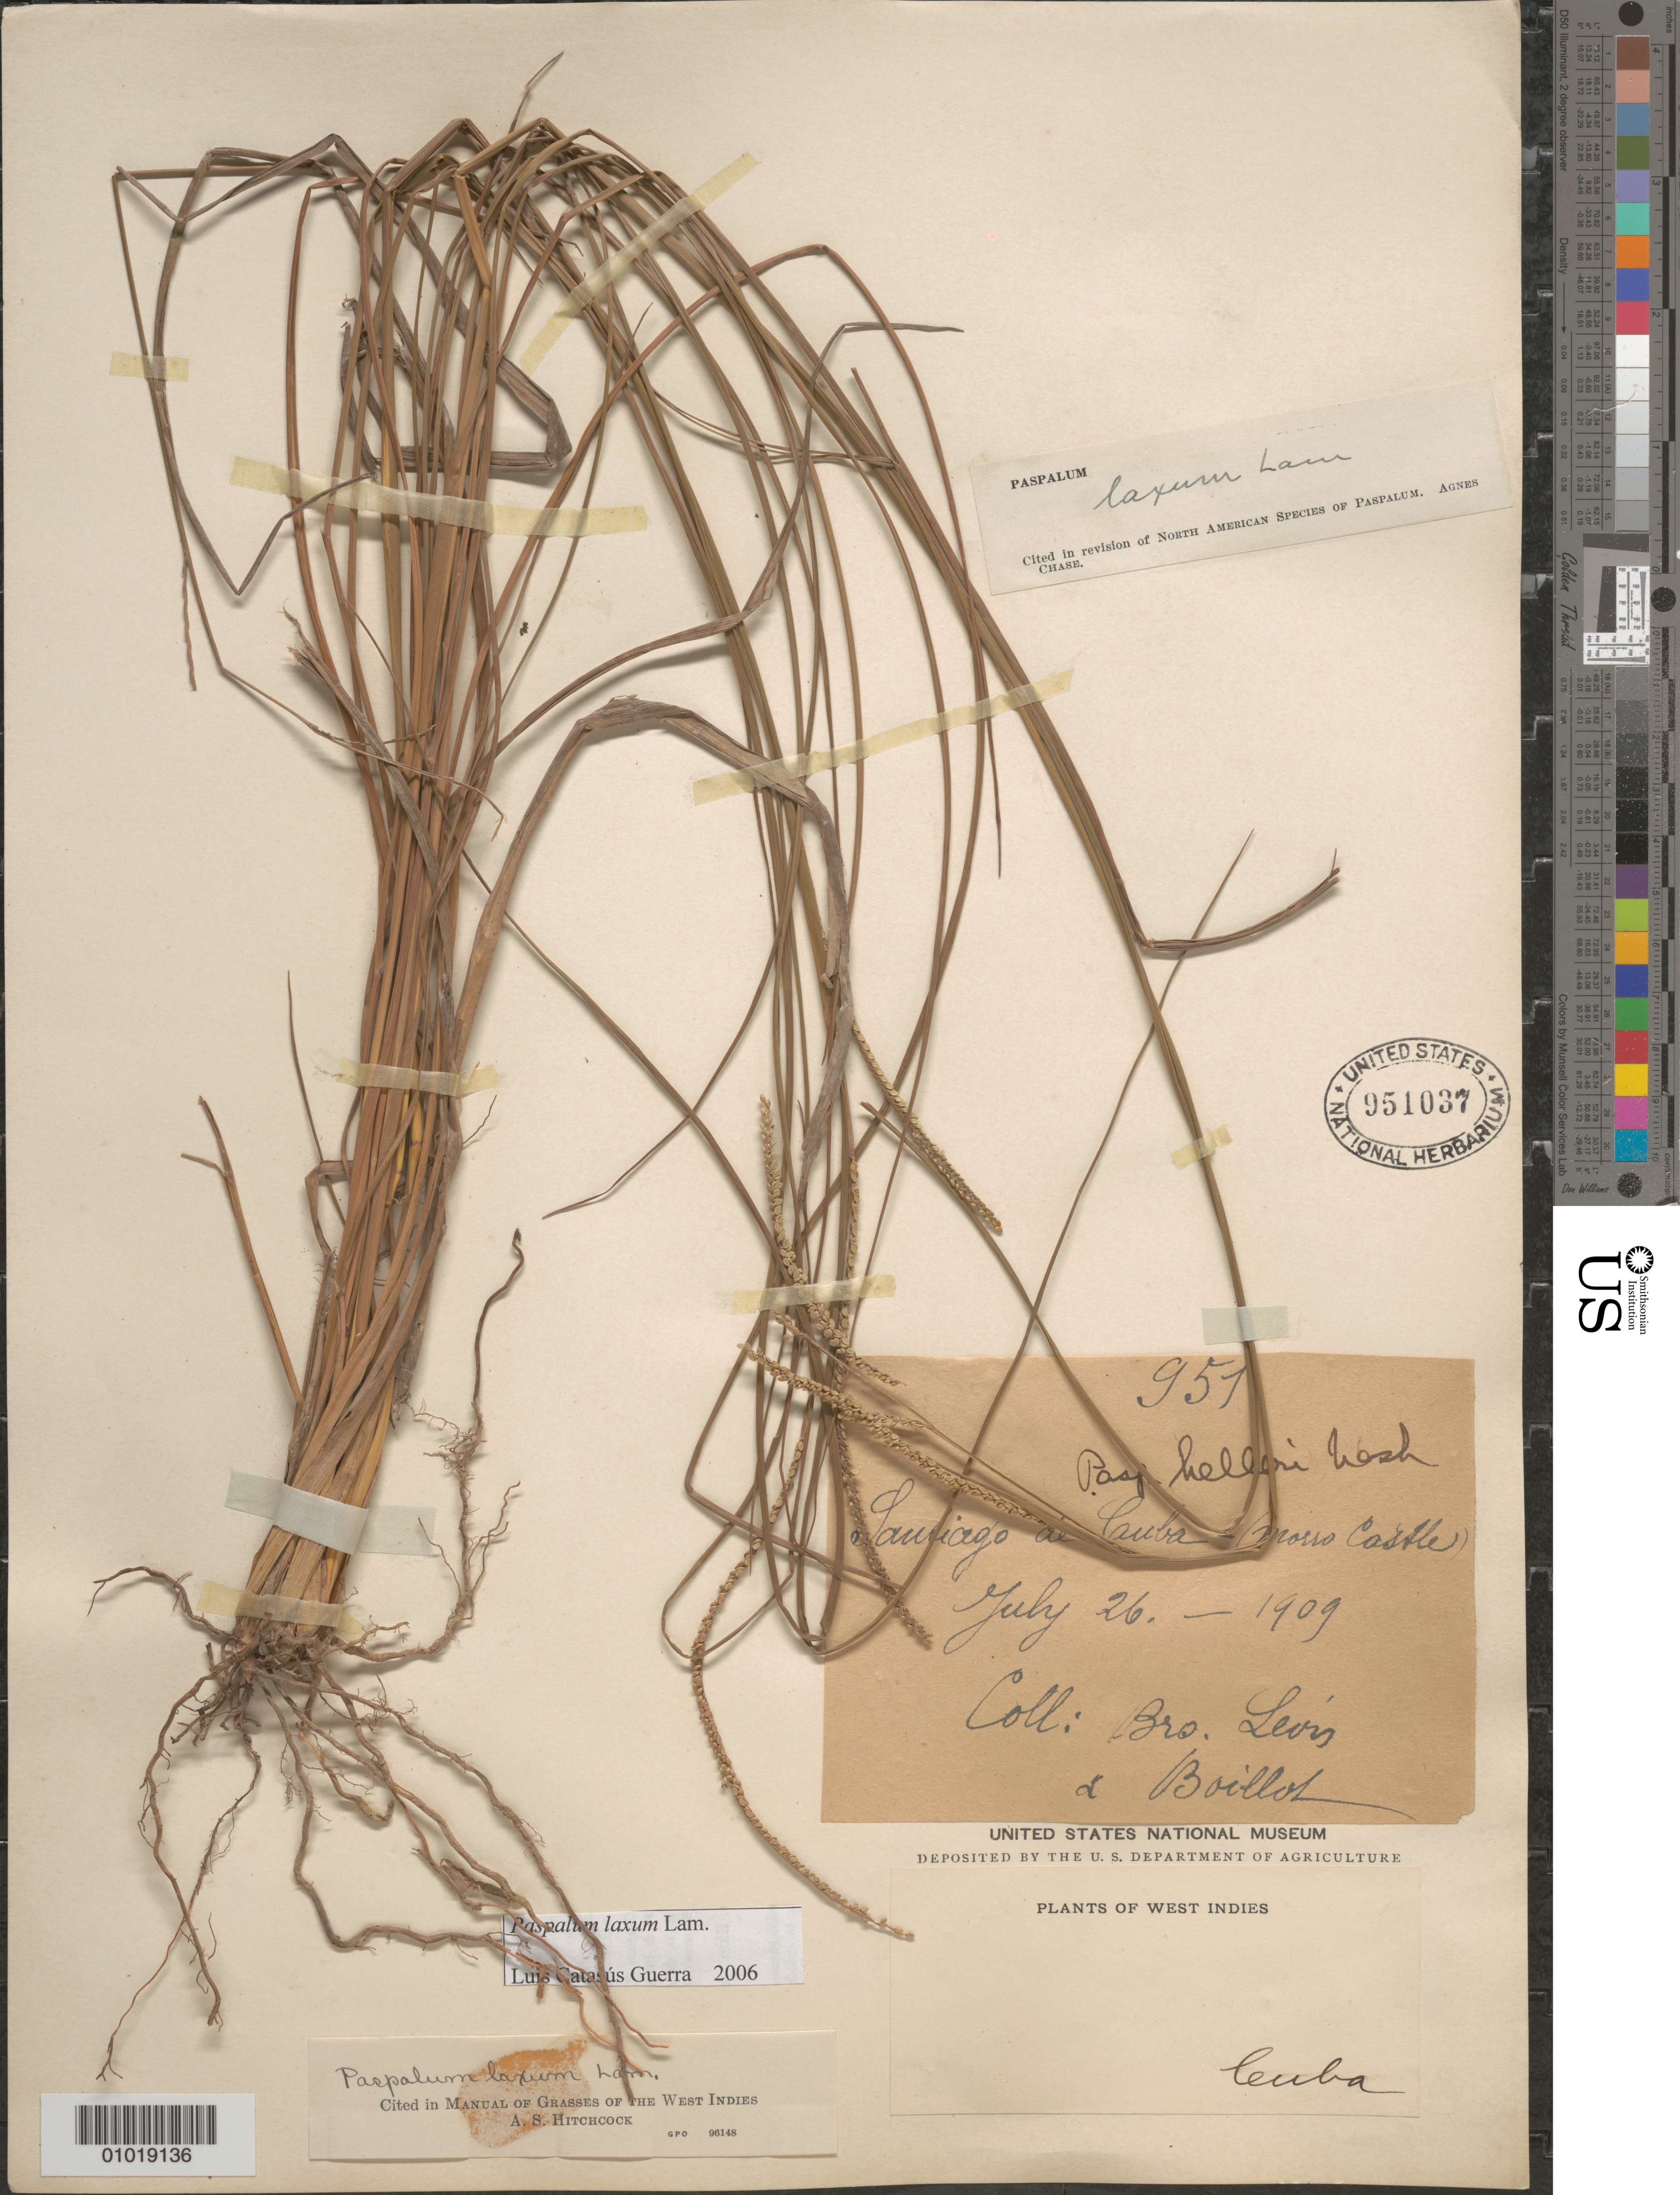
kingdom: Plantae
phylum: Tracheophyta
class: Liliopsida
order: Poales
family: Poaceae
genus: Paspalum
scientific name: Paspalum laxum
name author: Lam.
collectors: Bro. León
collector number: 951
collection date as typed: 26 Jul 1909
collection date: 1909-07-26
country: Cuba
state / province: Santiago de Cuba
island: Cuba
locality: Morro Castle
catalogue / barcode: US 951037